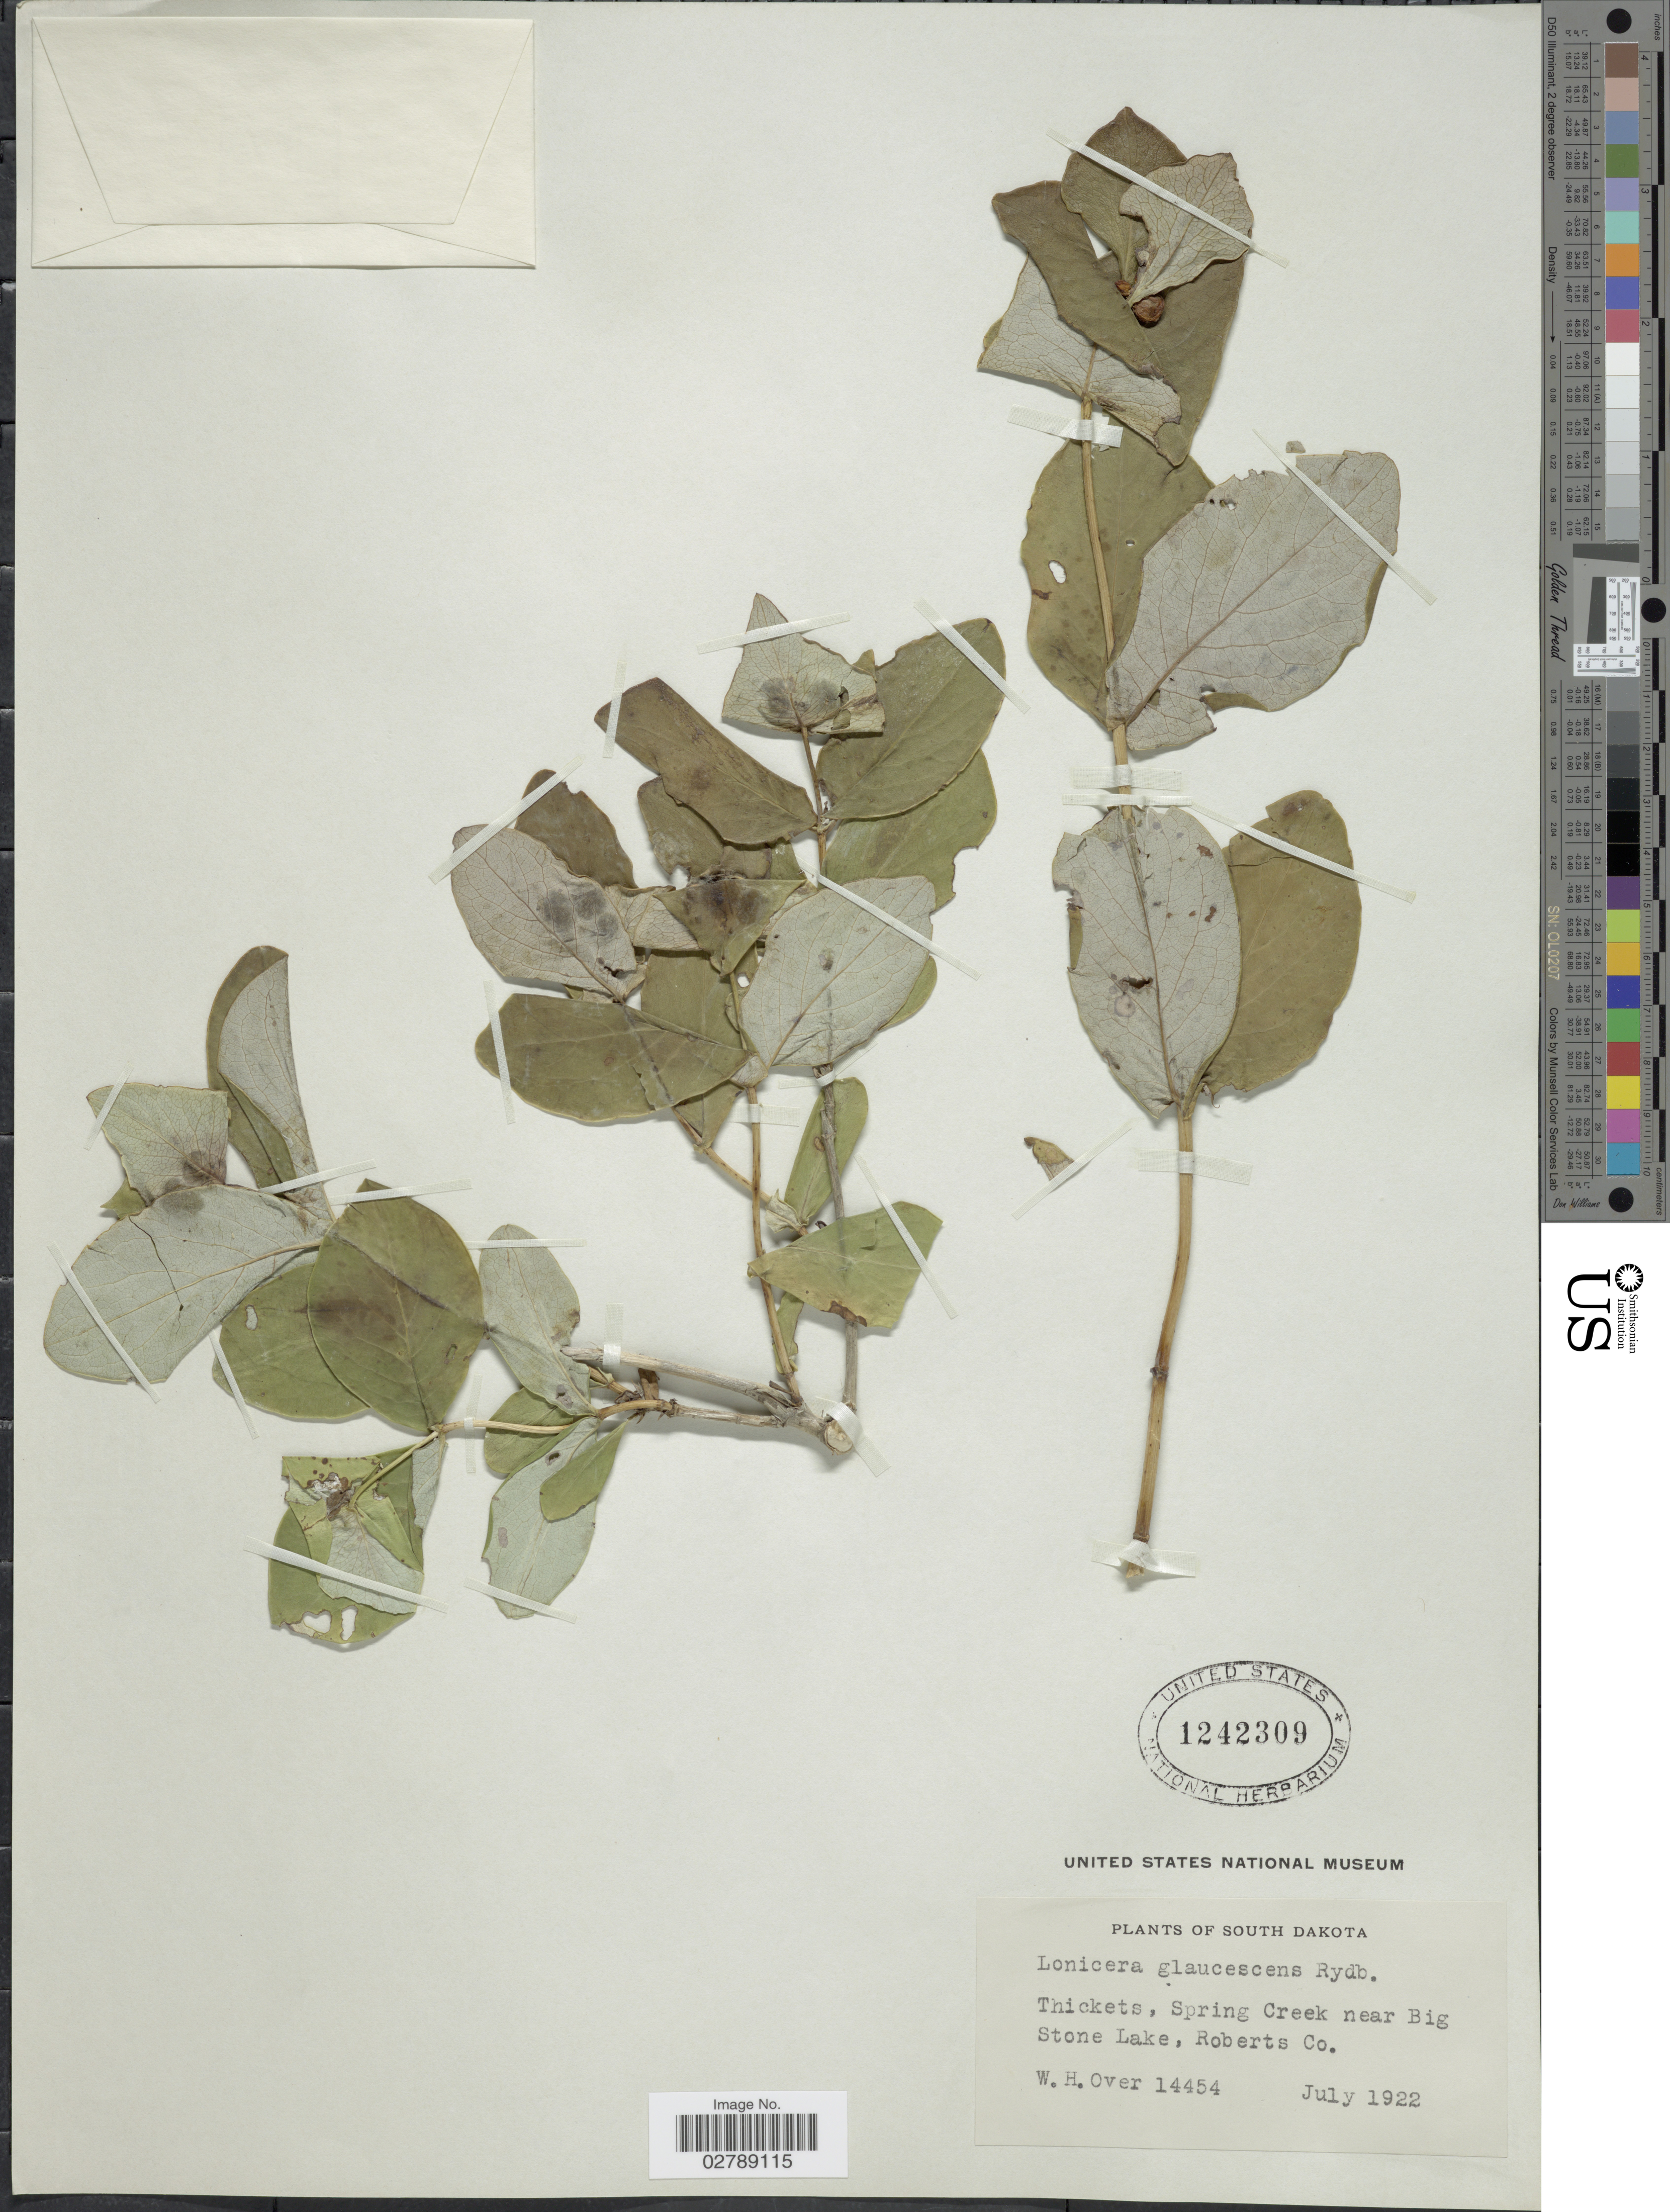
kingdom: Plantae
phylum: Tracheophyta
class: Magnoliopsida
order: Dipsacales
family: Caprifoliaceae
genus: Lonicera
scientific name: Lonicera dioica var. glaucescens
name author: (Rydb.) Butters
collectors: W. Over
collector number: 14454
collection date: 1922-07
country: United States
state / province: South Dakota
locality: Thickets. Spring Creek near Big Stone Lake, Roberts Co.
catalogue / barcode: US 1242309